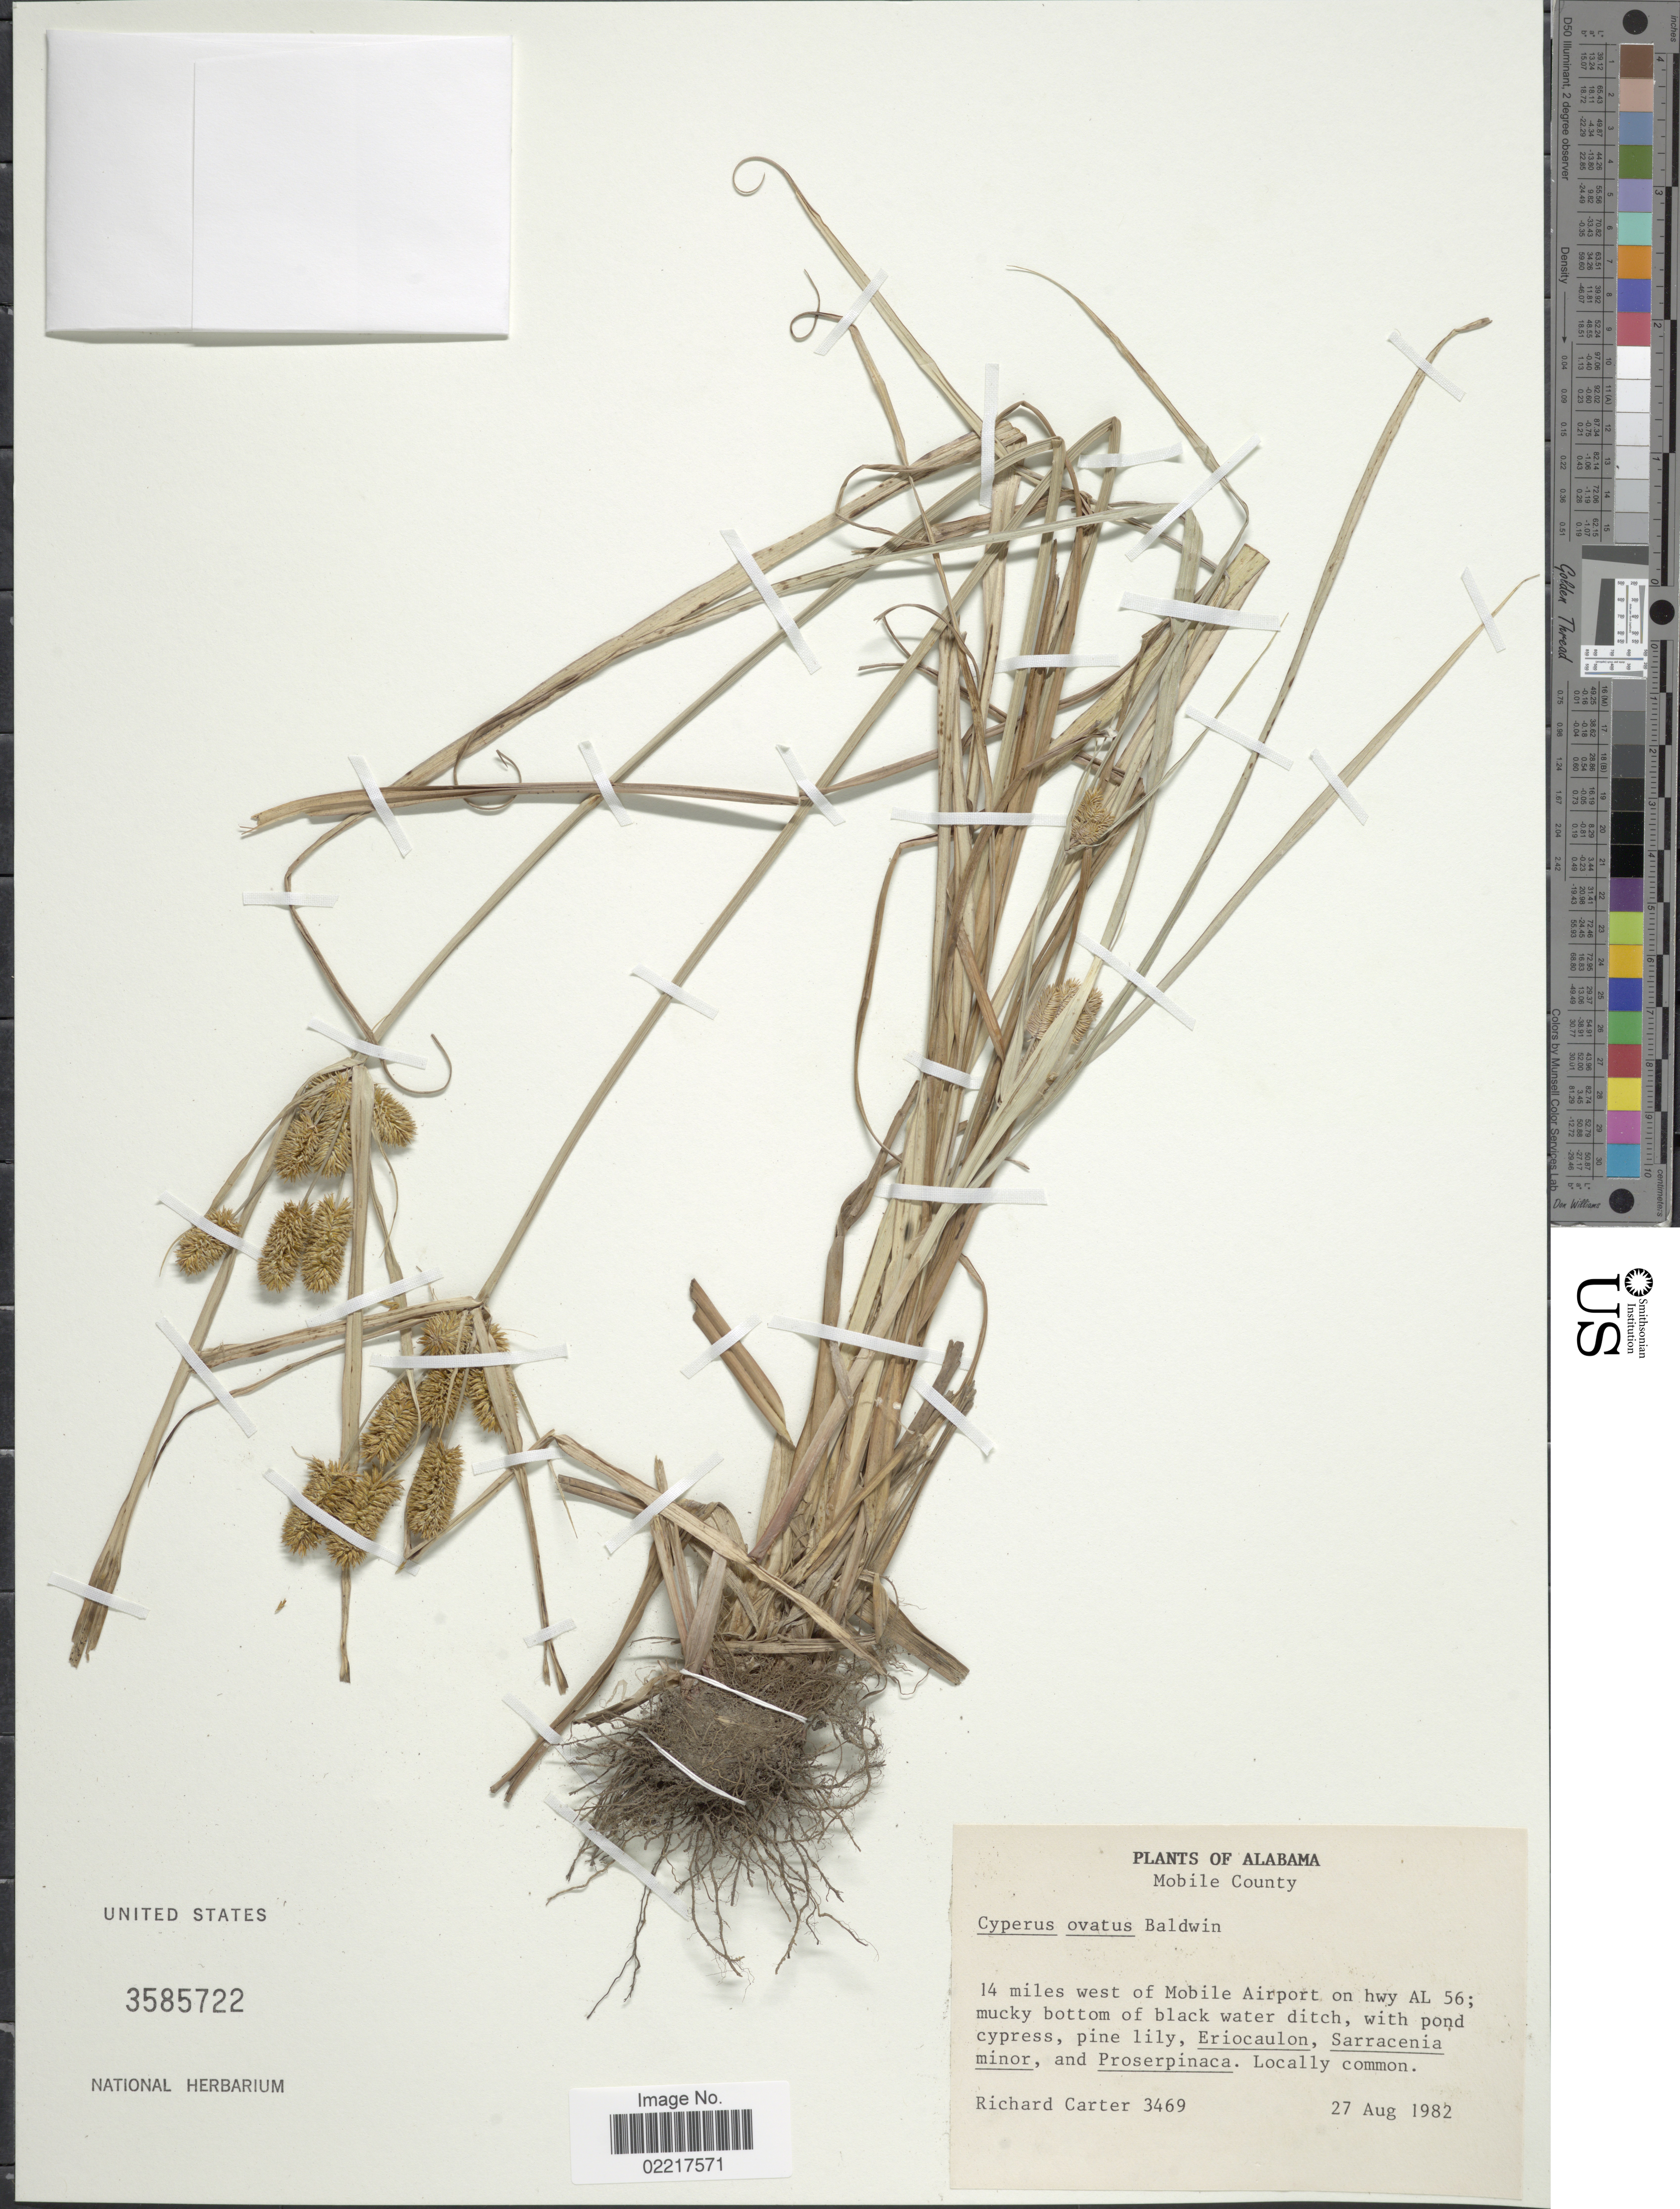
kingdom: Plantae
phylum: Tracheophyta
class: Liliopsida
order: Poales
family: Cyperaceae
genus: Cyperus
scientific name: Cyperus ovatus var. ovatus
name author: Baldwin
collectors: R. Carter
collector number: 3469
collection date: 1982-08-27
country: United States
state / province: Alabama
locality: Mobile County, 14 miles west of Mobile Airport on hwy AL 56; mucky bottom of blacj water ditch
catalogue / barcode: US 3585722